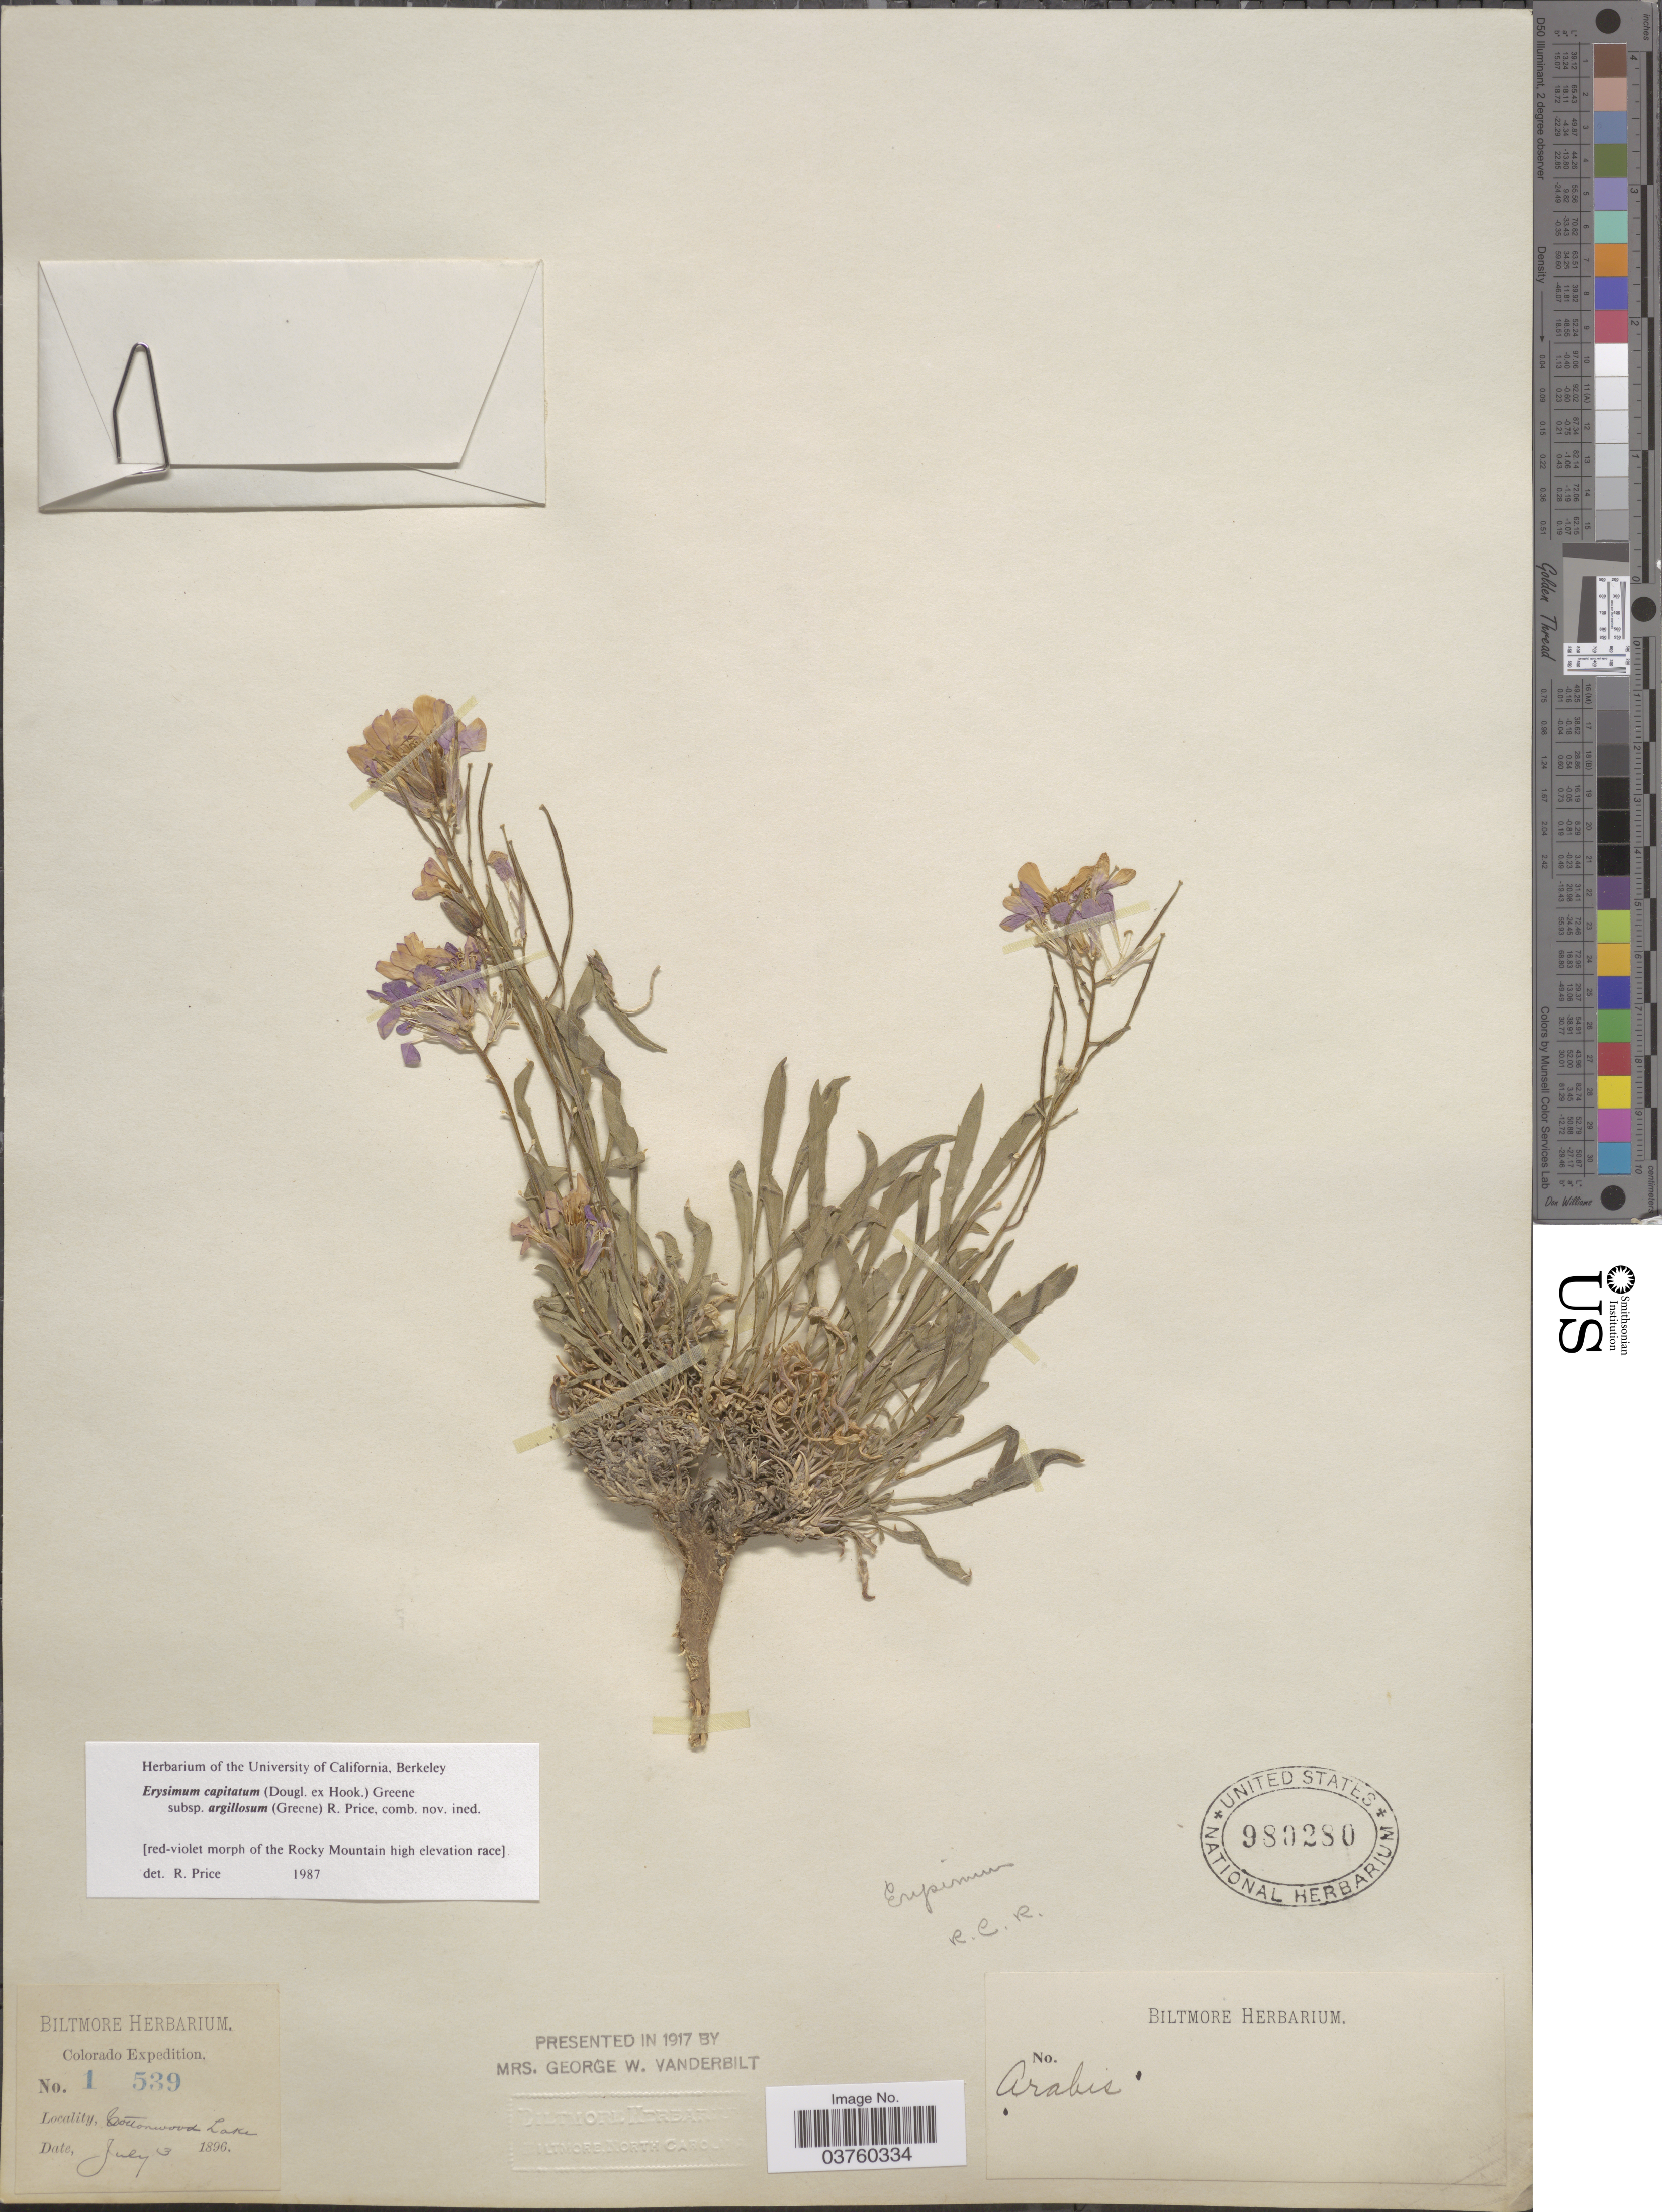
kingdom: Plantae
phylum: Tracheophyta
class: Magnoliopsida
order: Brassicales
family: Brassicaceae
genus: Erysimum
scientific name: Erysimum capitatum var. argillosum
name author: (Greene) R.J. Davis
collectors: ex herb. Biltmore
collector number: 1539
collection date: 1896-07-03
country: United States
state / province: Colorado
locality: Cottonwood Lake.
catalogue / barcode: US 980280